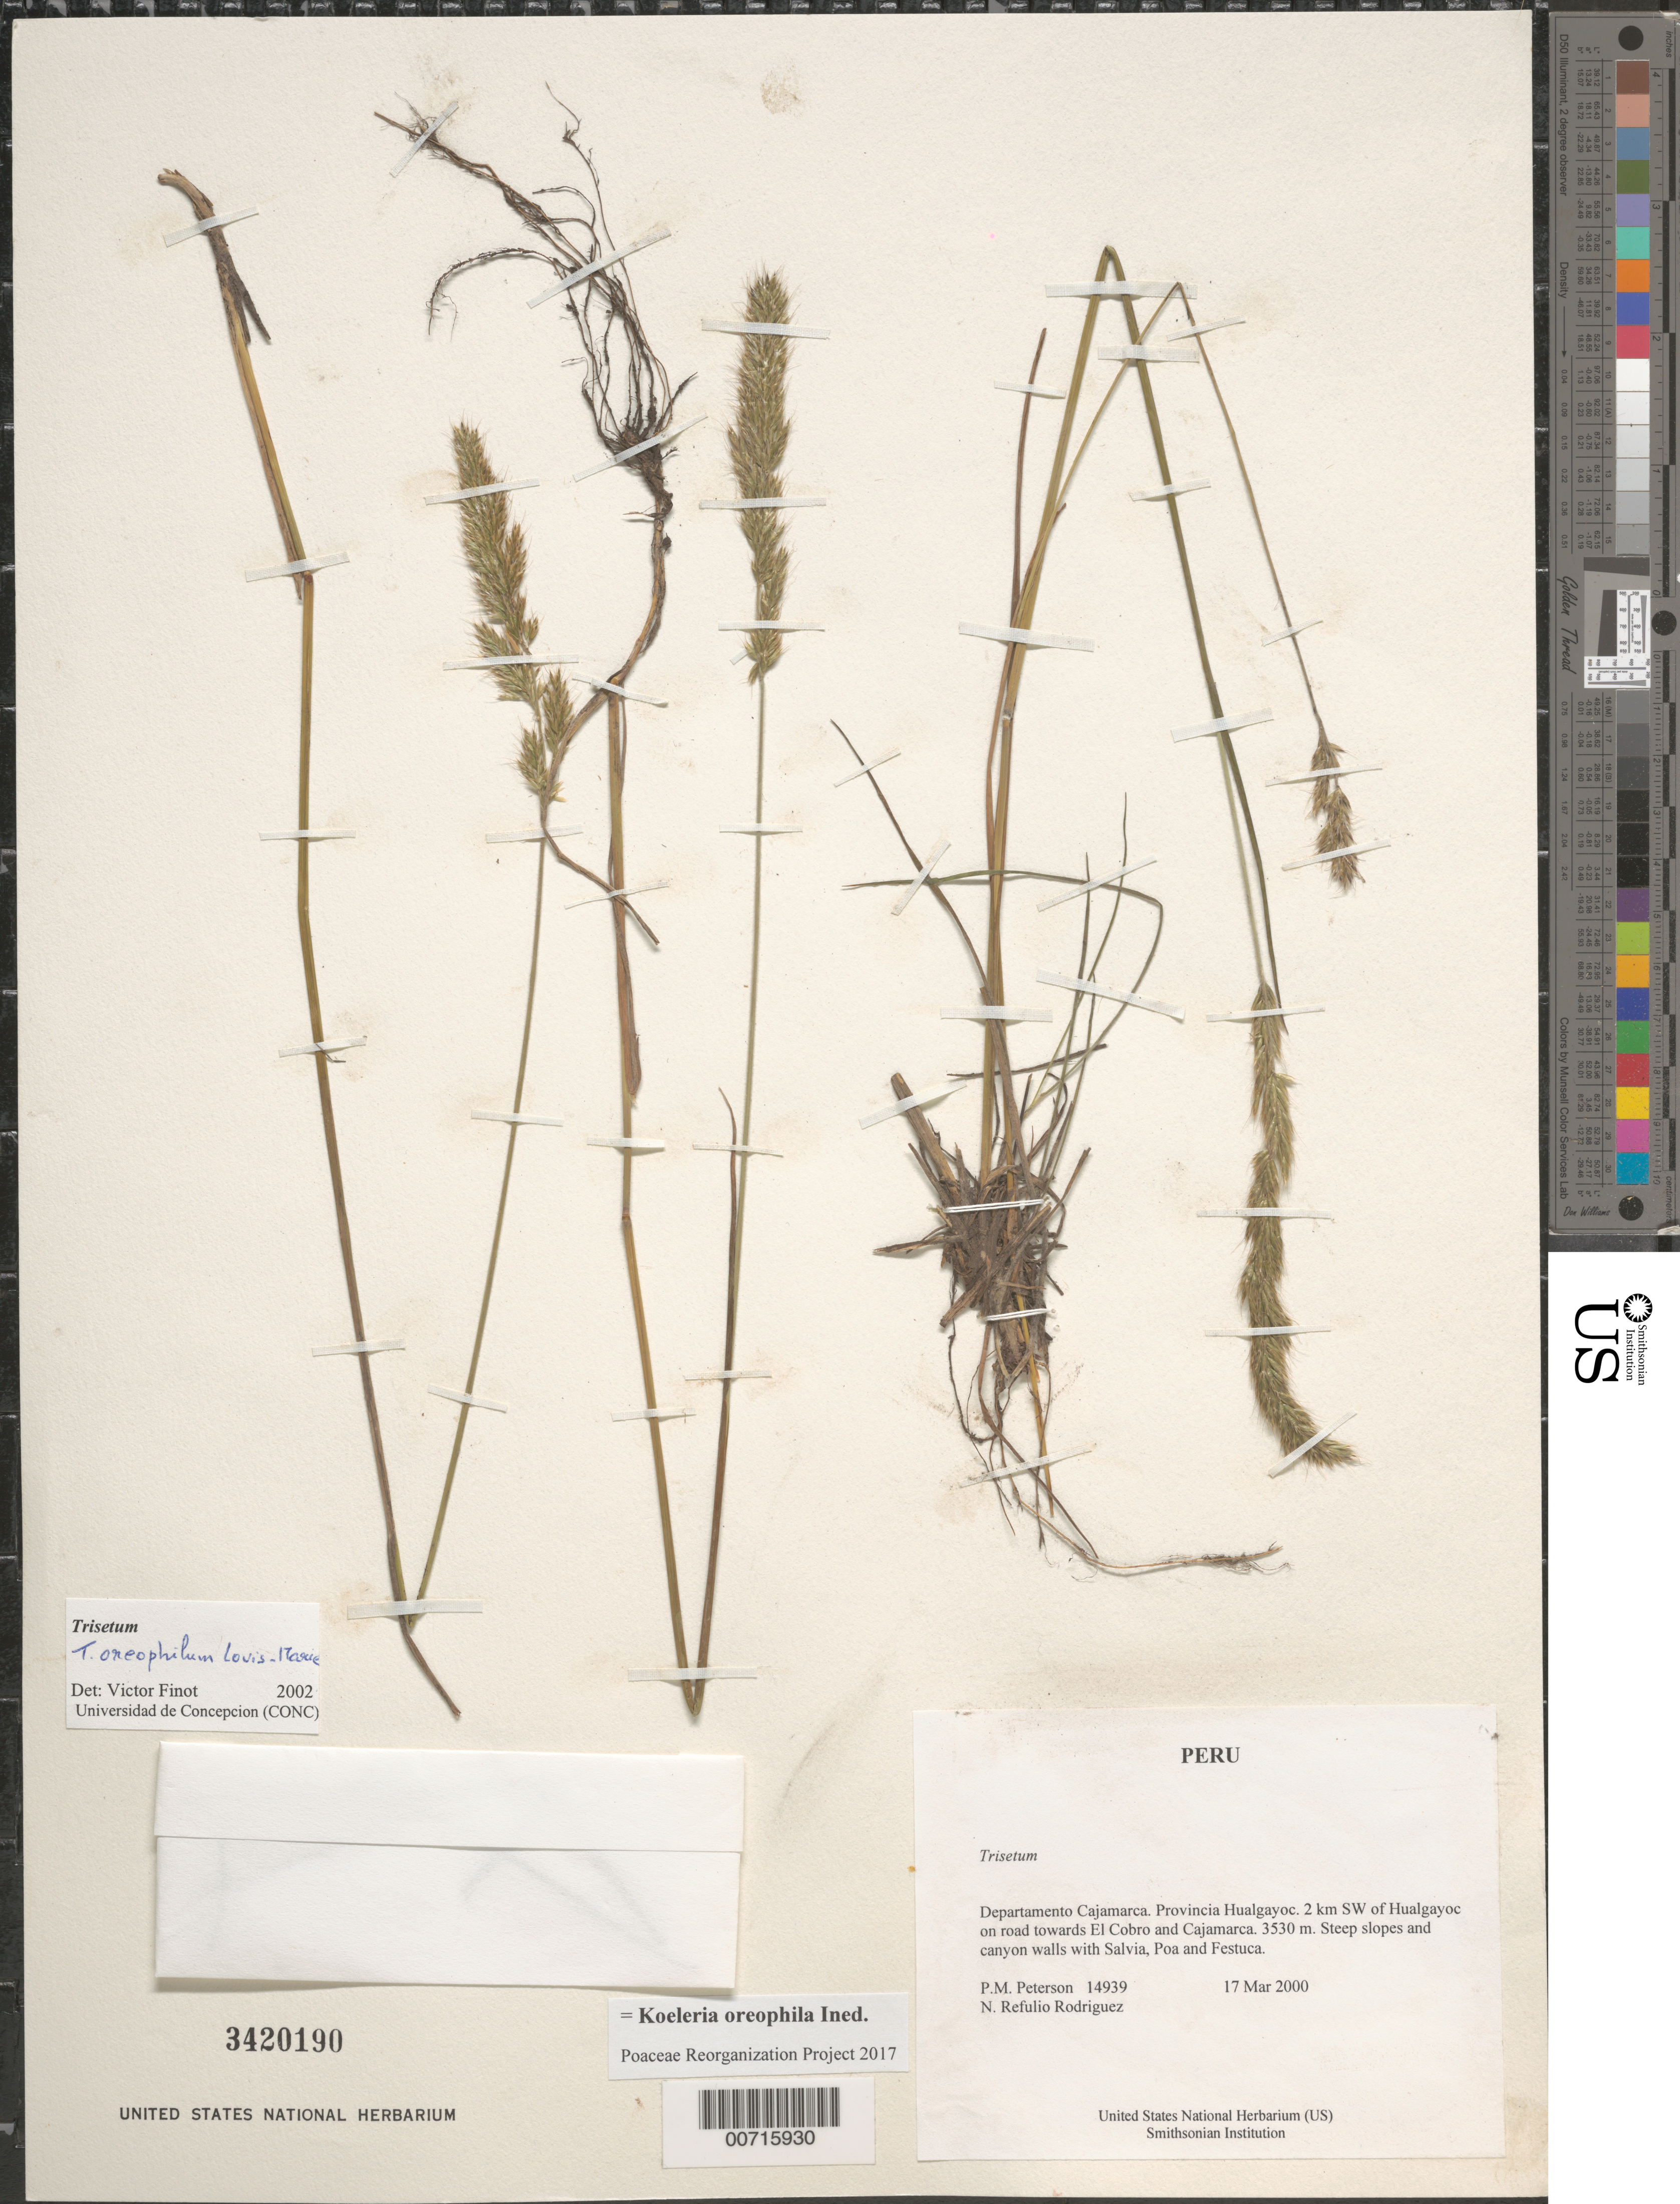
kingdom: Plantae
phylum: Tracheophyta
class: Liliopsida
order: Poales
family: Poaceae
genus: Koeleria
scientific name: Koeleria oreophila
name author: (Louis-Marie) Barberá et al.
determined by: Poaceae Reorganization Project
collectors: P. M. Peterson & N. Refulio-Rodríguez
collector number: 14939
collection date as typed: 17 Mar 2000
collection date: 2000-03-17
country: Peru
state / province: Cajamarca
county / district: Hualgayoc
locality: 2 km SW of Hualgayoc on road towards El Cobro and Cajamarca.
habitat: Steep slopes and canyon walls with Salvia, Poa and Festuca.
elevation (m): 3530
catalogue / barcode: US 3420190